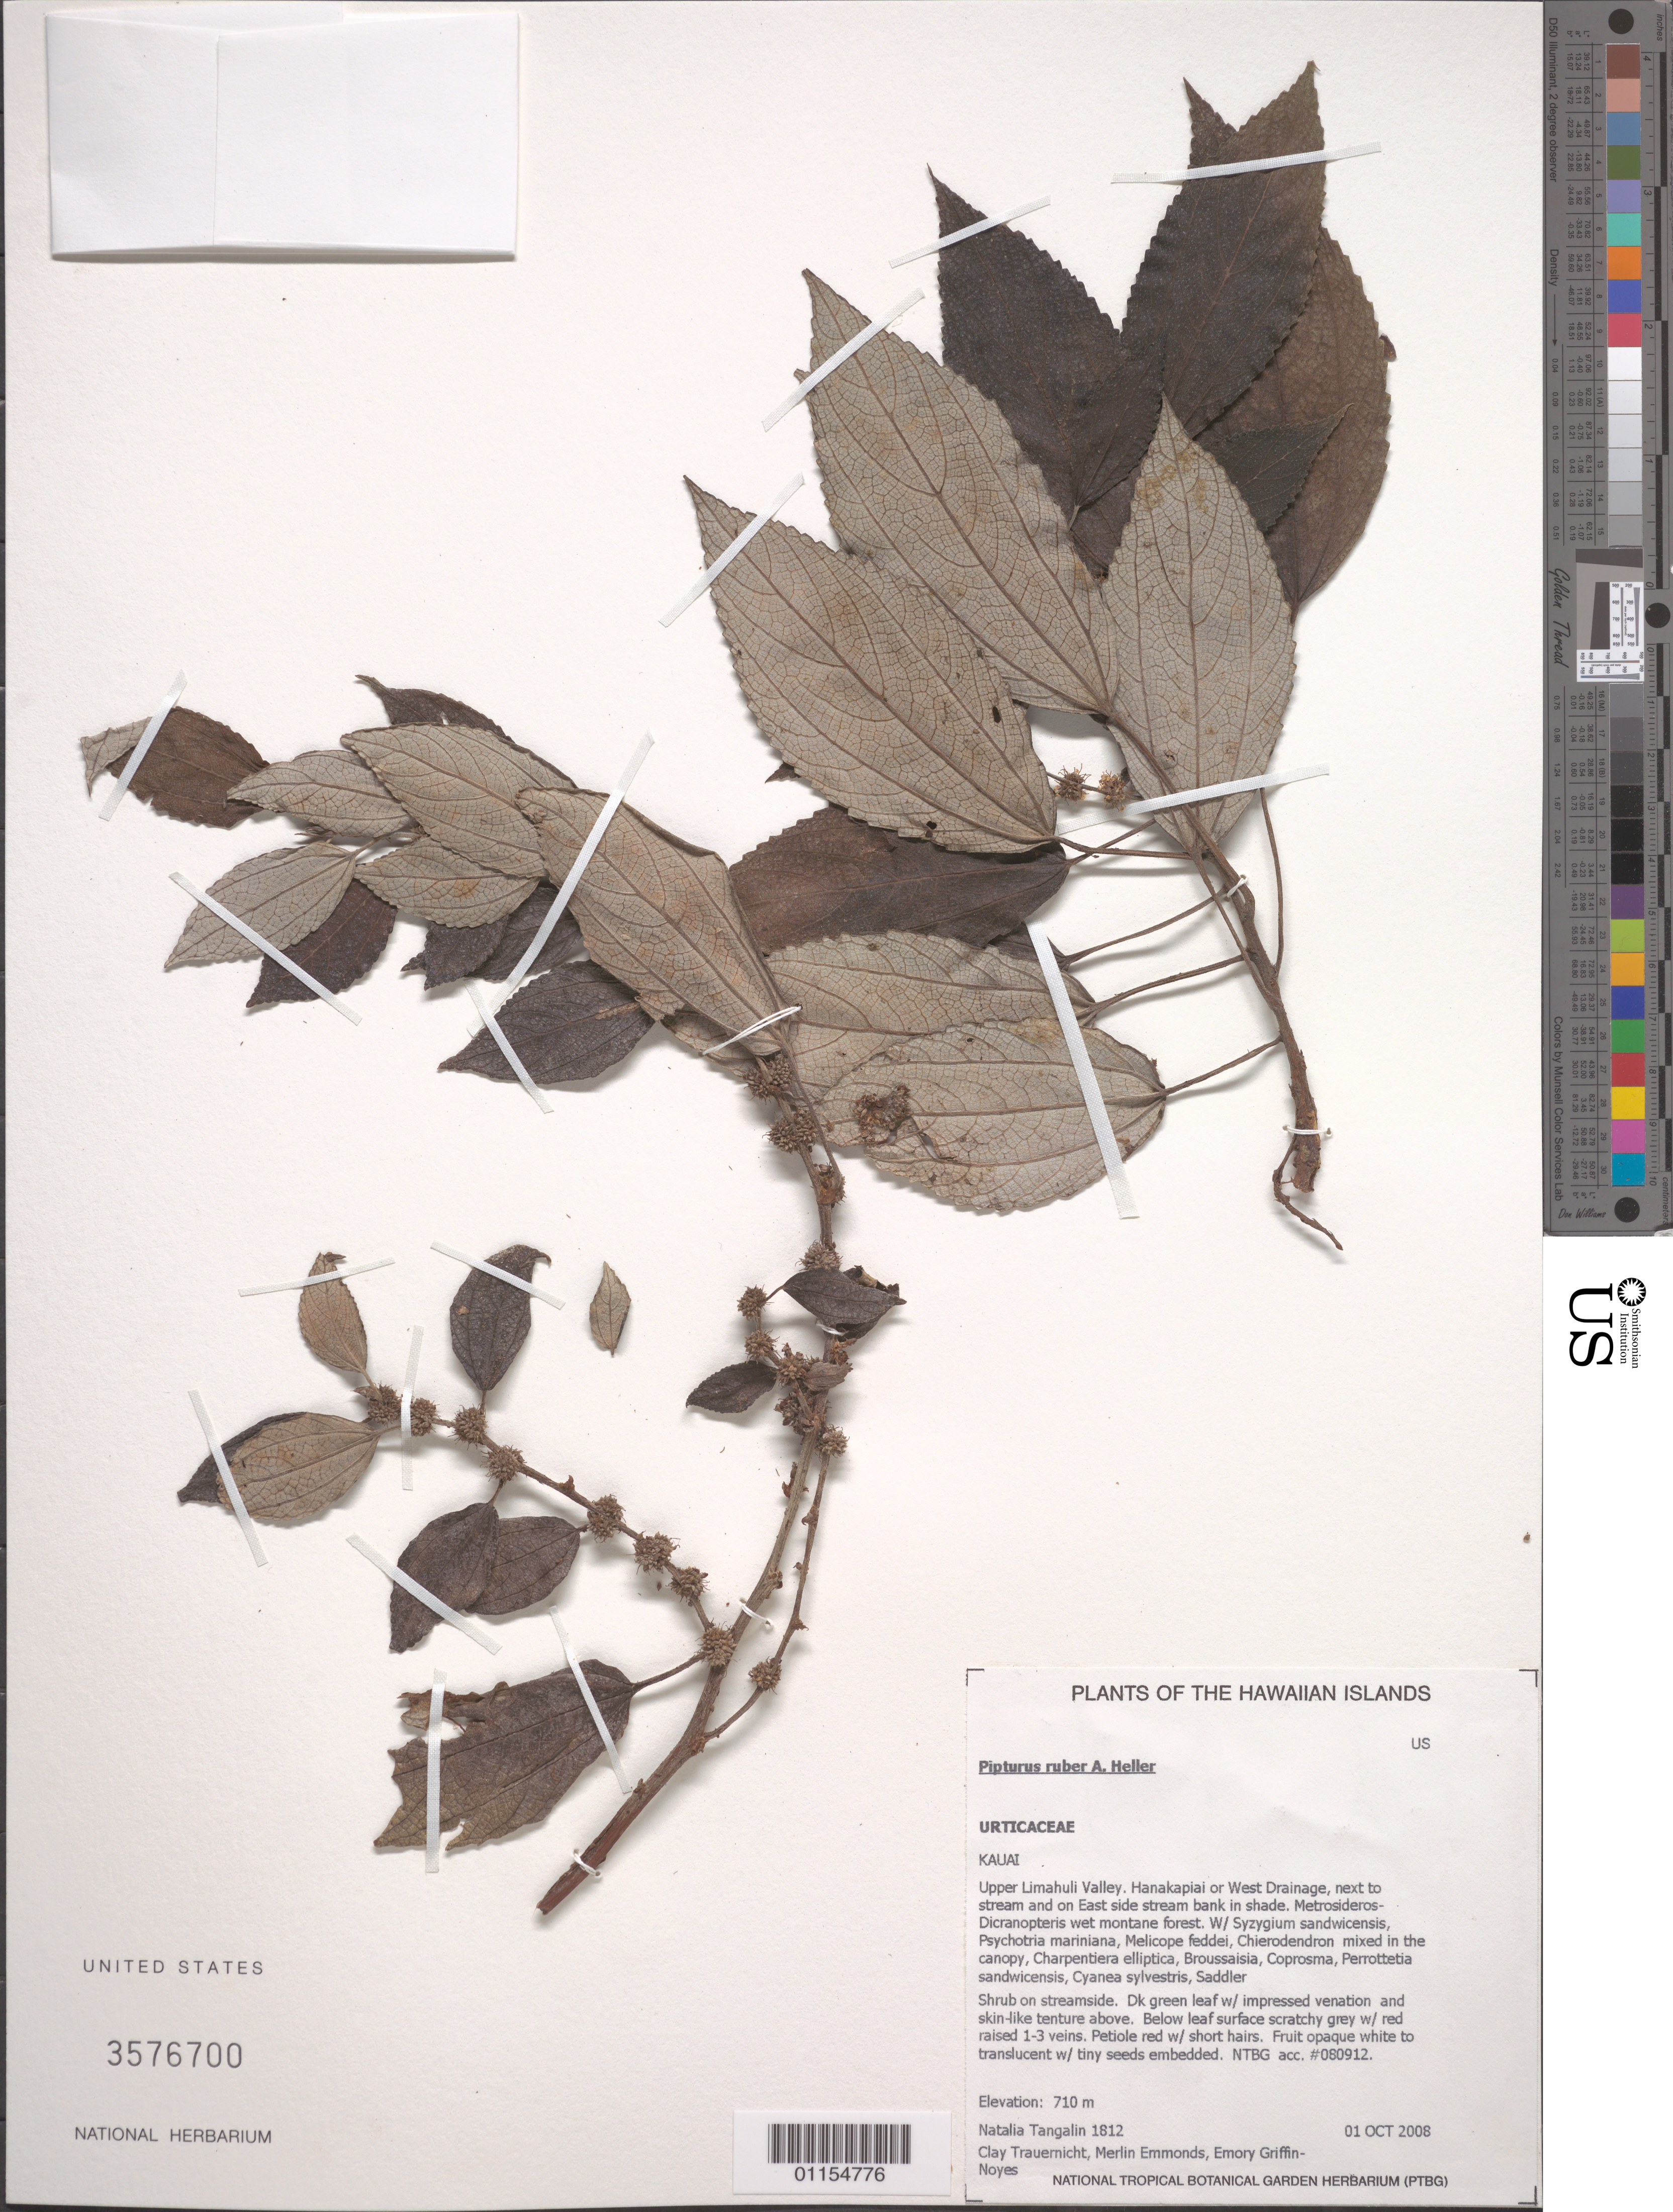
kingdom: Plantae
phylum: Tracheophyta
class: Magnoliopsida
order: Rosales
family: Urticaceae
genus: Pipturus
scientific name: Pipturus ruber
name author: A. Heller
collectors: N. Tangalin, C. Trauernicht, M. Emmonds & E. Griffin-Noyes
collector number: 1812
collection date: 2008-10-01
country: United States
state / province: Hawaii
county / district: Kaui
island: Kaua'i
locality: Upper Limahuli Valley. Hanakapiai or West Drainage, next to stream and on East side stream bank in shade.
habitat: Streamside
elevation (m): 710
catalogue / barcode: US 3576700